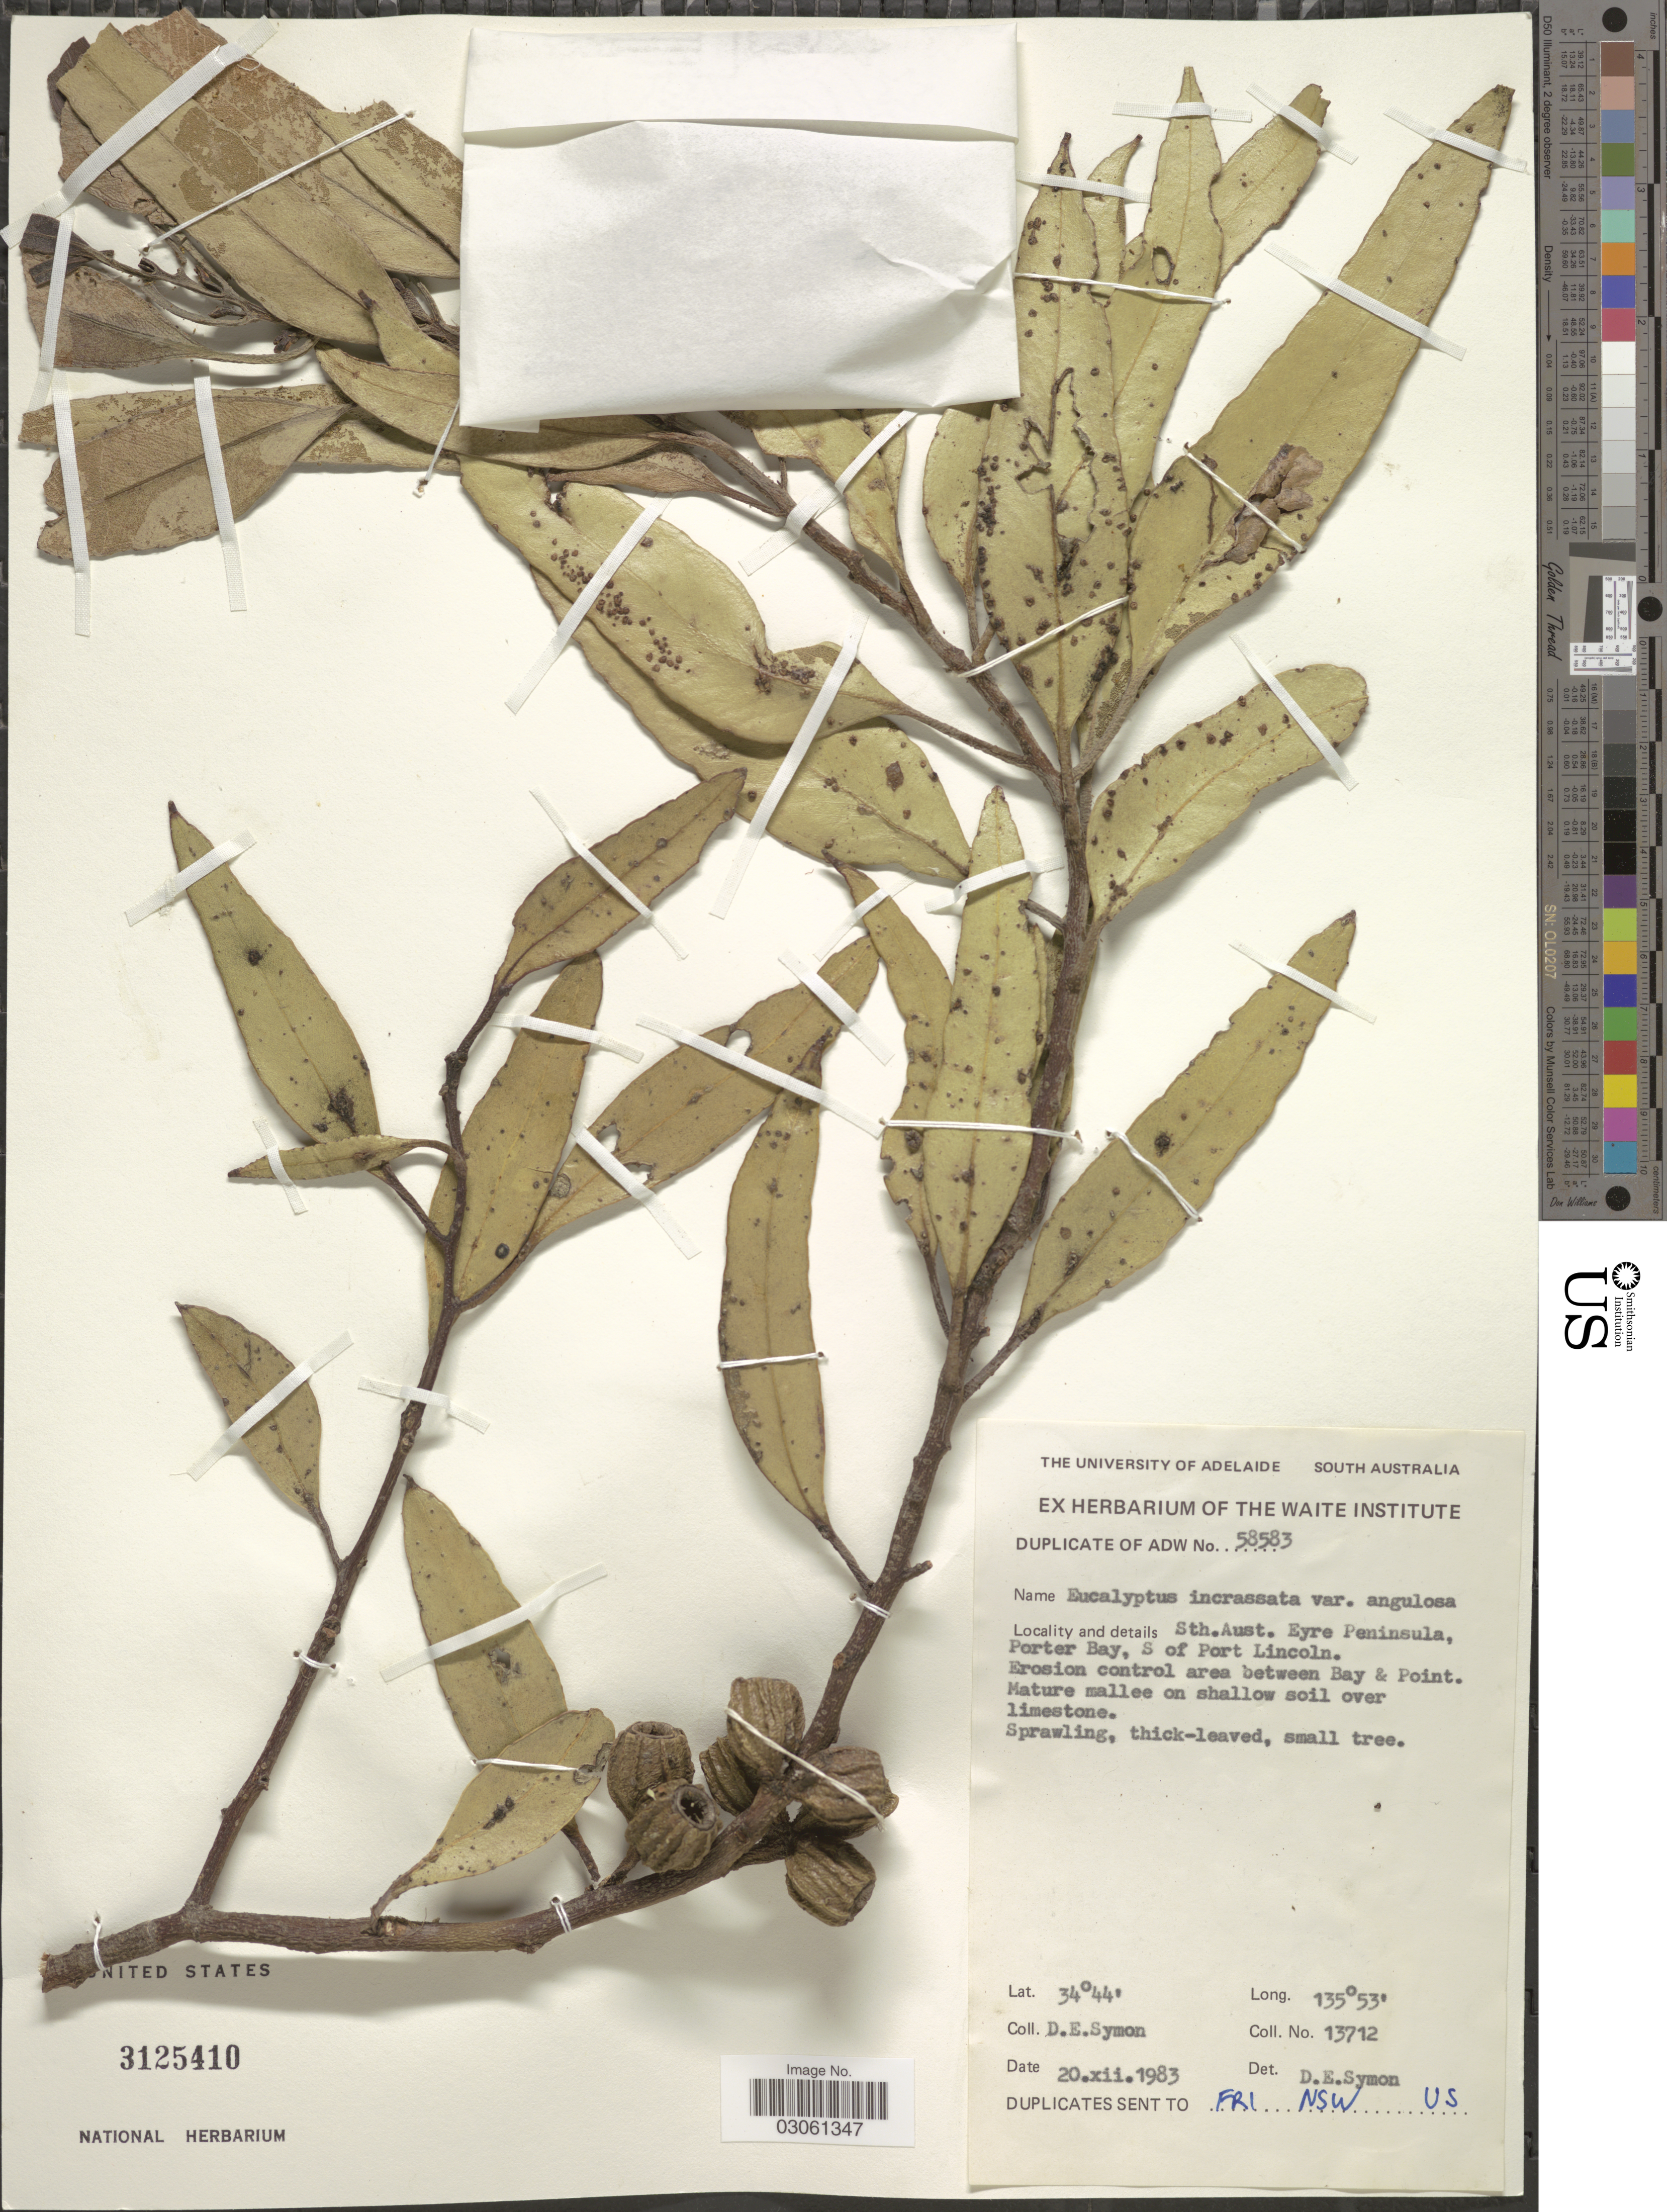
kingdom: Plantae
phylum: Tracheophyta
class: Magnoliopsida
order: Myrtales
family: Myrtaceae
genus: Eucalyptus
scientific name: Eucalyptus incrassata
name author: Labill.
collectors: D. Symon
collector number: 13712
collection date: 1983-12-20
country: Australia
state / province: South Australia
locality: Sth. Aust. Eyre Peninsula. Porter Bay, S of Port Lincoln. Erosin control area between Bay & Point.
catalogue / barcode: US 3125410